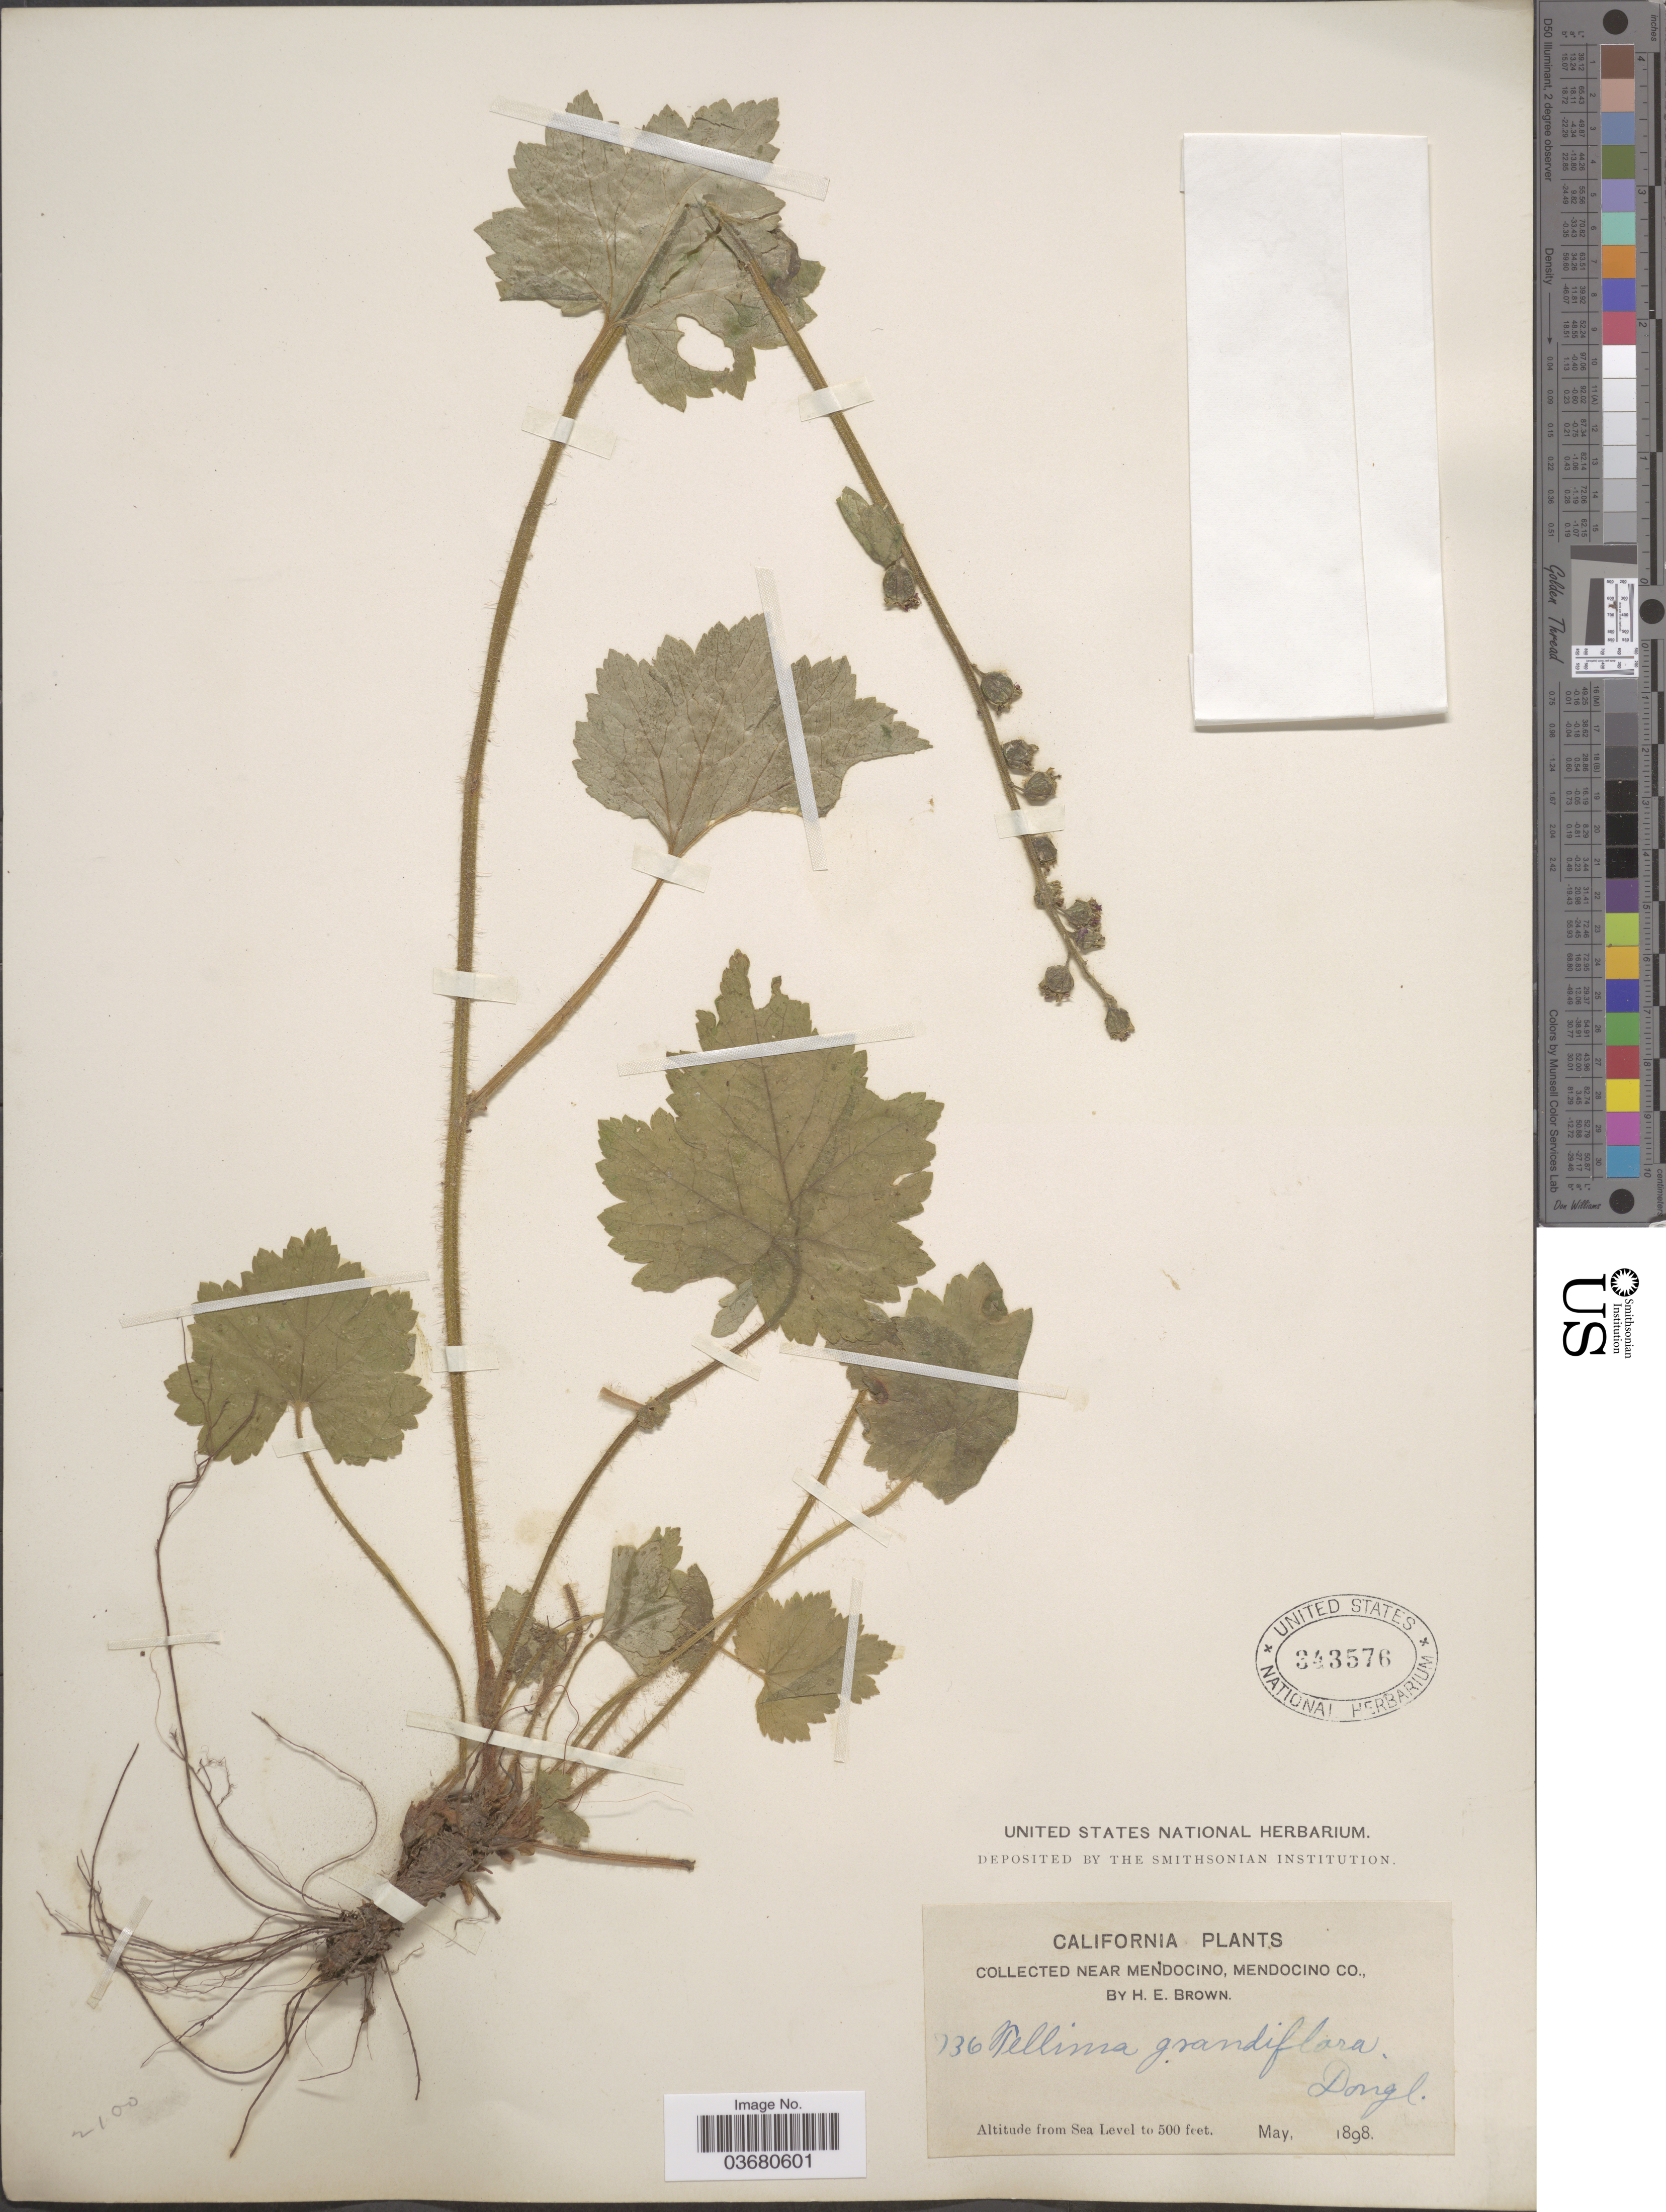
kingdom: Plantae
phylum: Tracheophyta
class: Magnoliopsida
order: Saxifragales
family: Saxifragaceae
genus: Tellima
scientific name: Tellima grandiflora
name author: (Pursh) Douglas ex Lindl.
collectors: H. E. Brown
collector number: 736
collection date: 1898-05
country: United States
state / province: California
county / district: Mendocino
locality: Near Mendocino, Mendocino Co.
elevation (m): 0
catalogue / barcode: US 343576